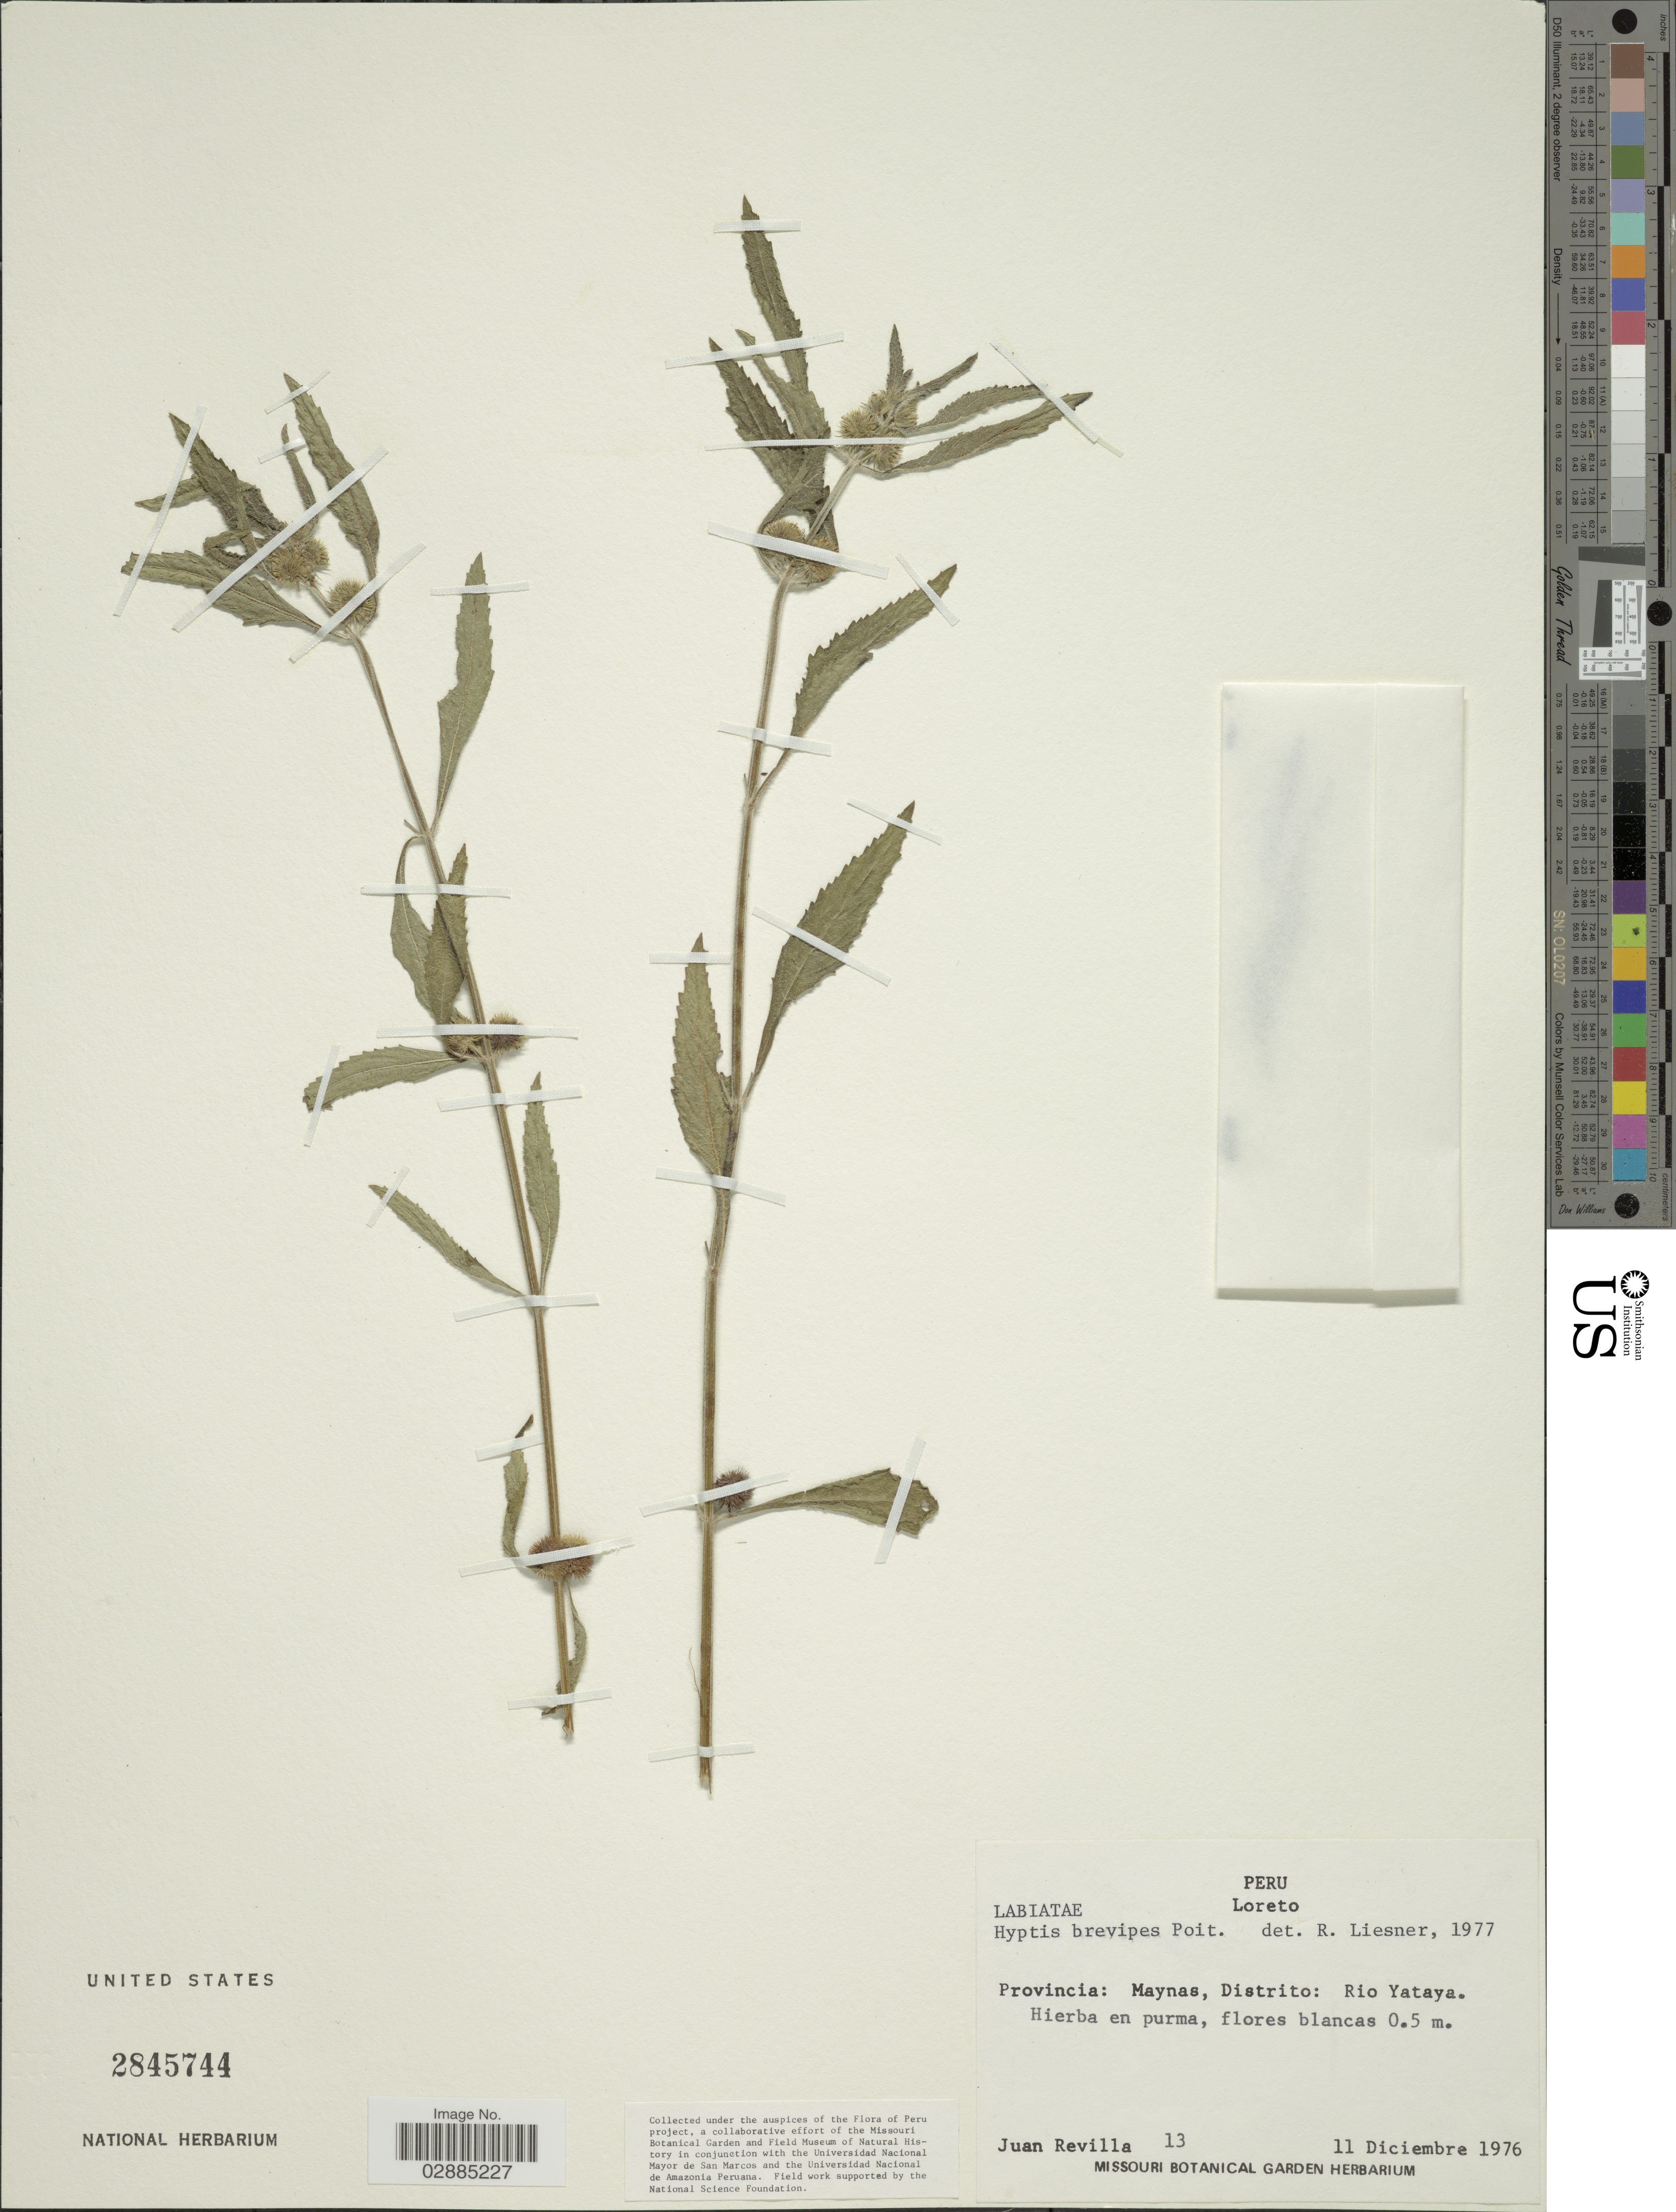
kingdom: Plantae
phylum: Tracheophyta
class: Magnoliopsida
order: Lamiales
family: Lamiaceae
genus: Hyptis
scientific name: Hyptis brevipes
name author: Poit.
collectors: J. Revilla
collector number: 13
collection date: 1976-12-11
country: Peru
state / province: Loreto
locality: Provincia: Maynas, Distrito Rio Yataya.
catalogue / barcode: US 2845744